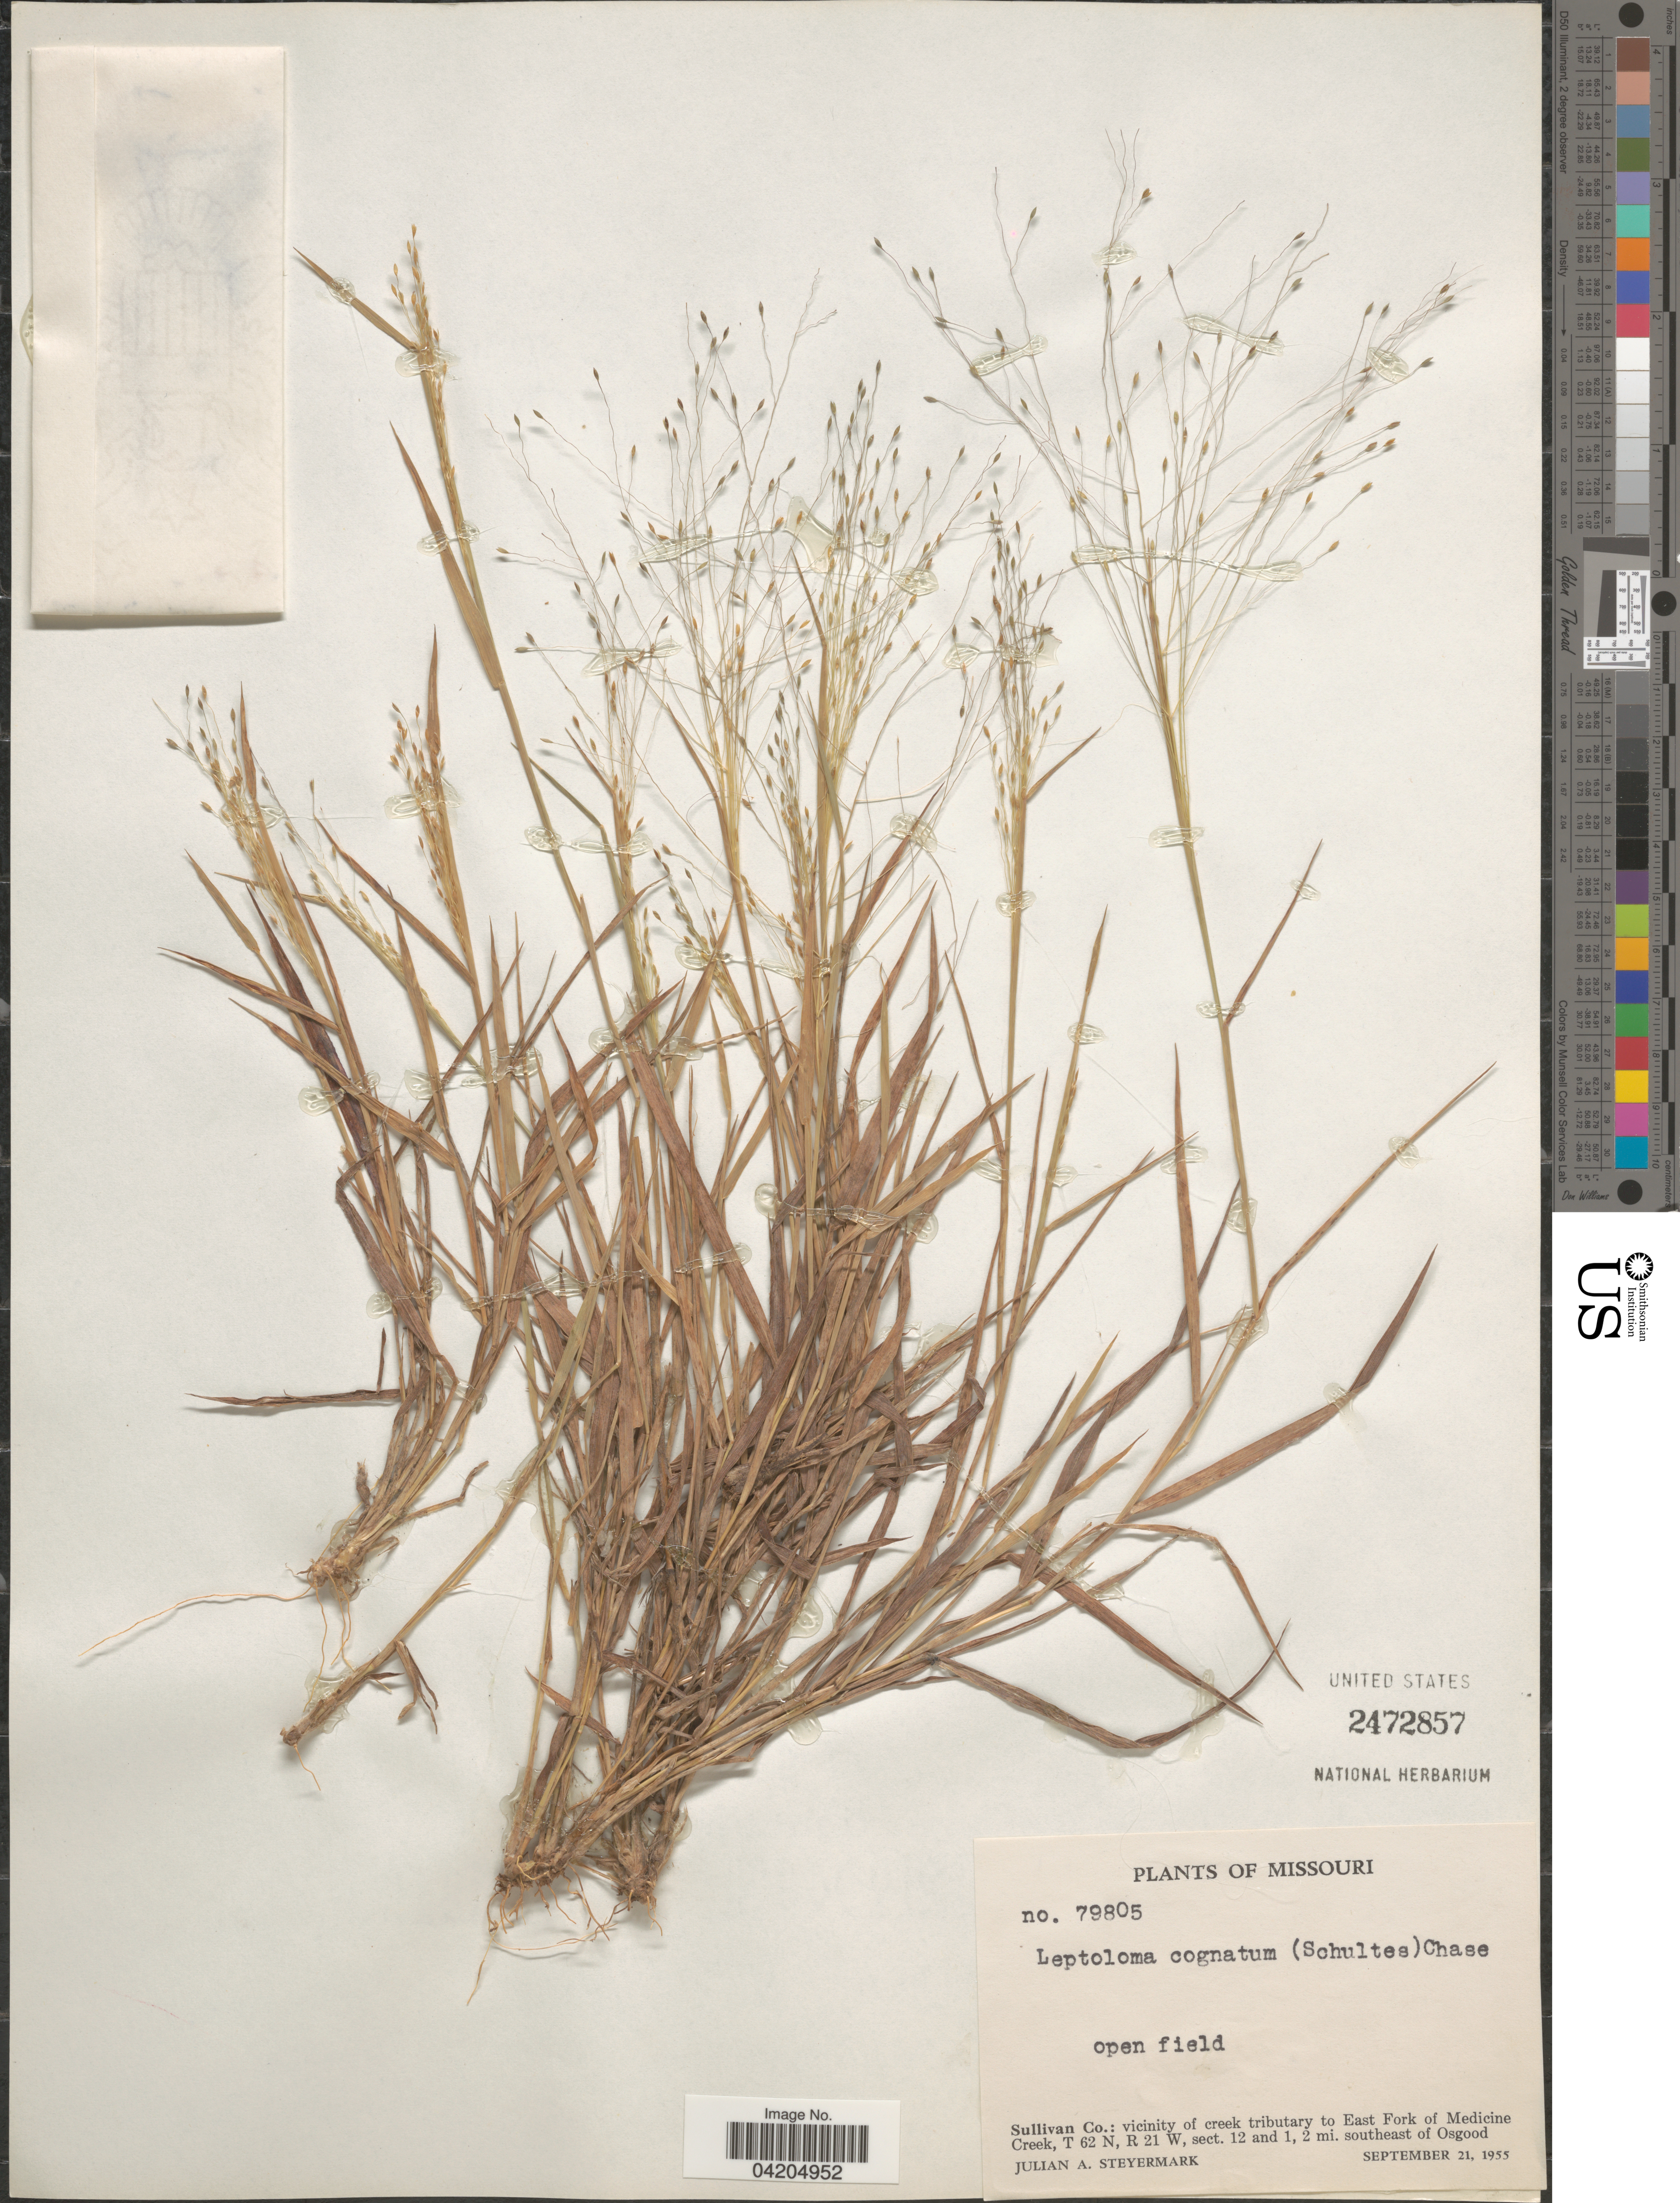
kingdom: Plantae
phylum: Tracheophyta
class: Liliopsida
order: Poales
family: Poaceae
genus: Digitaria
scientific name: Digitaria cognata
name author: (Scult.) Pilg.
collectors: J. Steyermark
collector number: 79805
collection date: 1955-09-21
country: United States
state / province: Missouri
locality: Sullivan Co.: vicinity of creek tributary to East Fork of Medicine Creek, T 62 N, R 21 W, sect. 12 and 1, 2 mi. southeast of Osgood.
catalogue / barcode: US 2472857